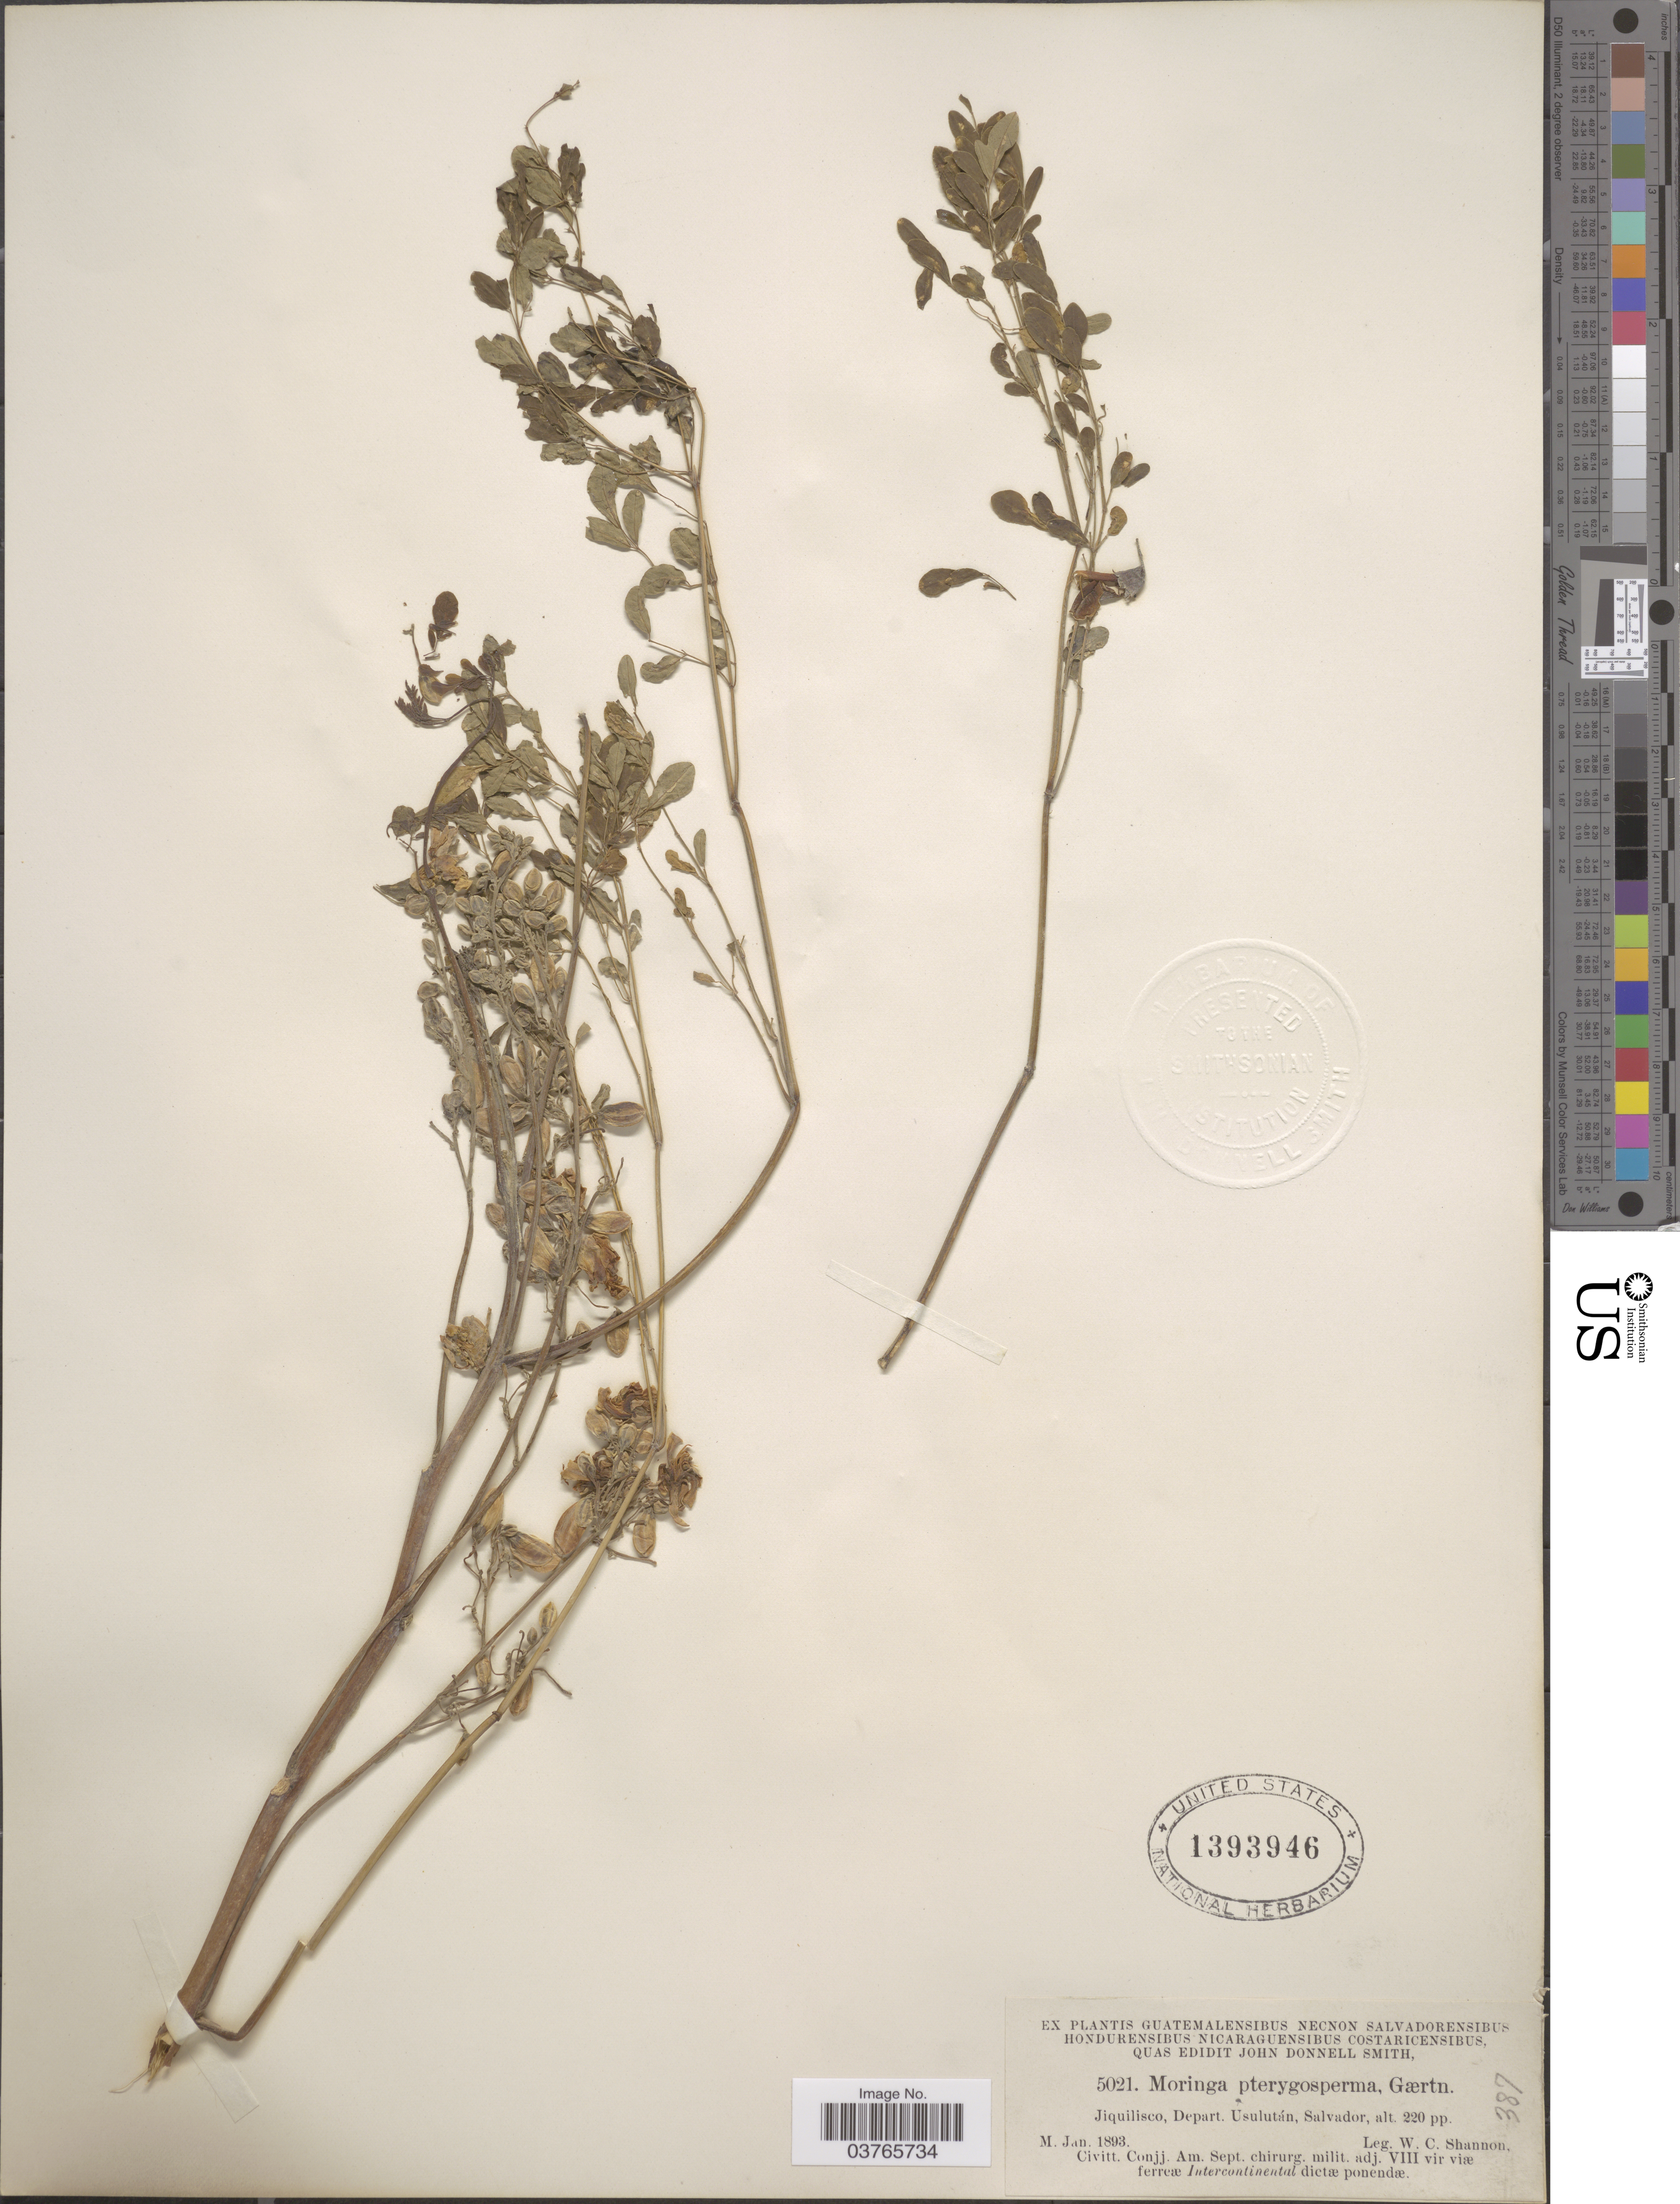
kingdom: Plantae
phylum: Tracheophyta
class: Magnoliopsida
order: Brassicales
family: Moringaceae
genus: Moringa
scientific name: Moringa oleifera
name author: Lam.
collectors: W. C. Shannon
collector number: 5021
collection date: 1893-01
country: El Salvador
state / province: Usulutan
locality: Jiquilisco, Depart. Usulután, Salvador.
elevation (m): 67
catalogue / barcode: US 1393946